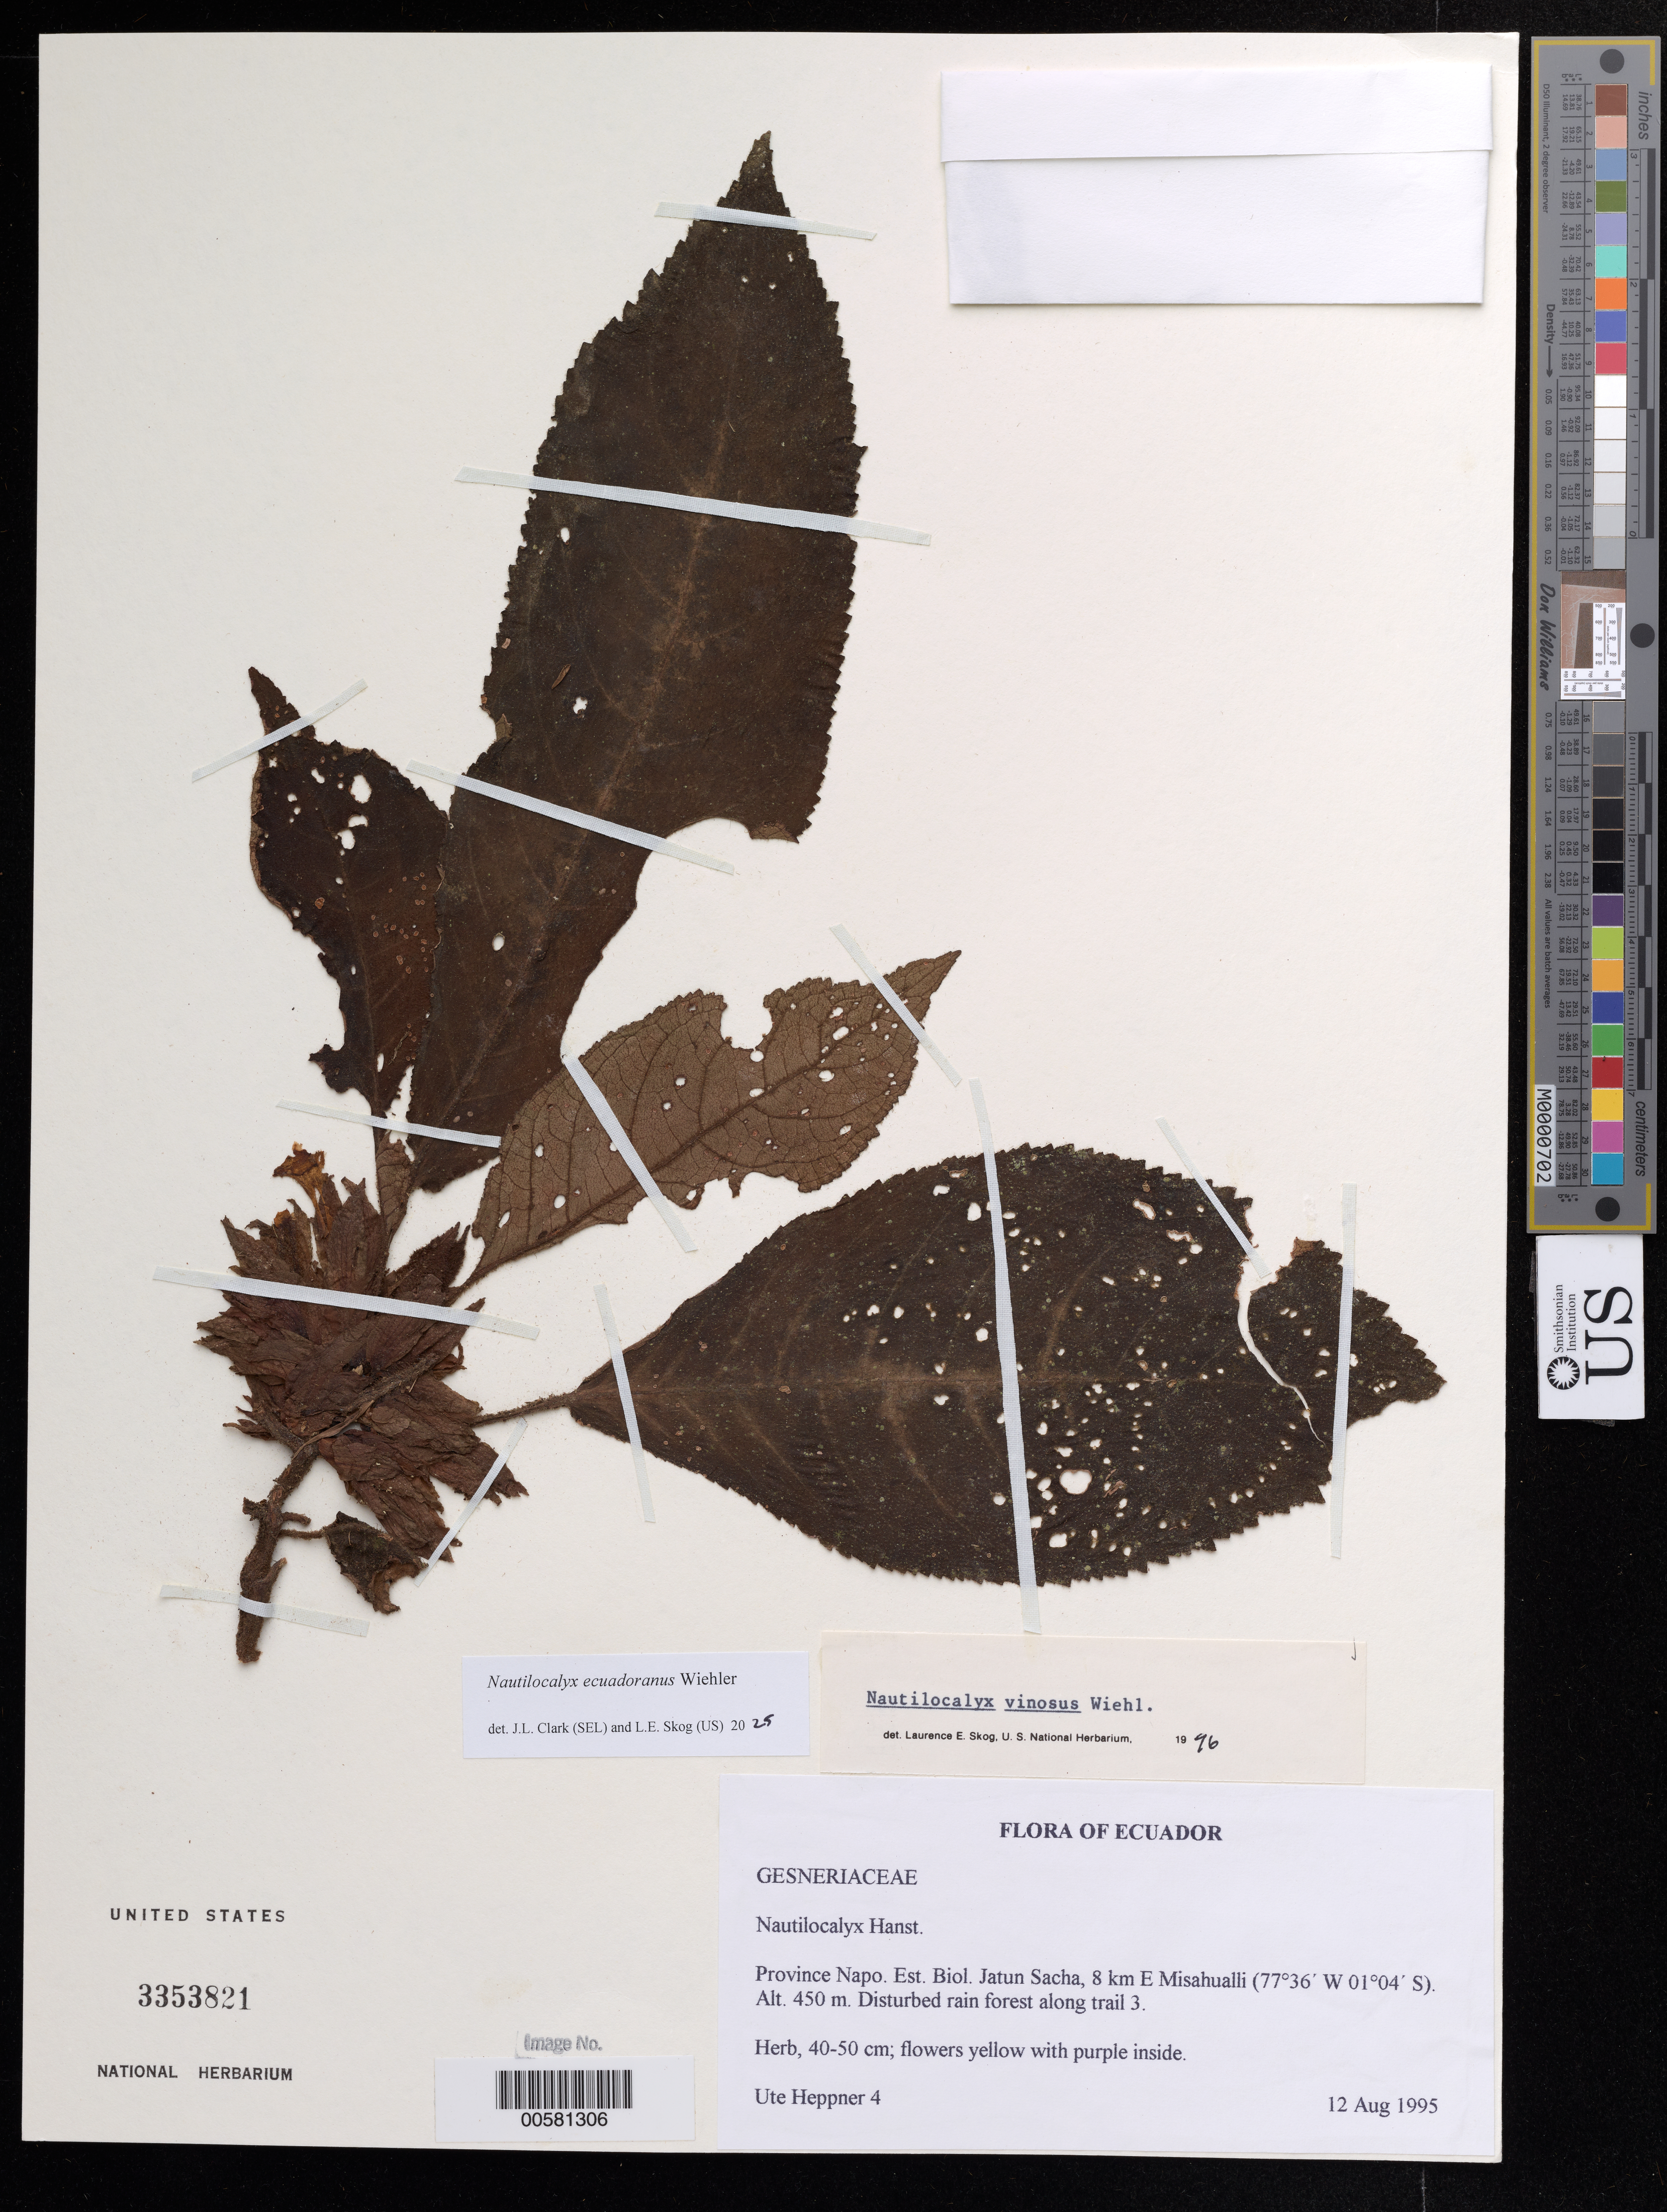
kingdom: Plantae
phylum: Tracheophyta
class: Magnoliopsida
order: Lamiales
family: Gesneriaceae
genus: Nautilocalyx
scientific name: Nautilocalyx ecuadoranus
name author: Wiehler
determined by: Clark, J. L.; Skog, Laurence E.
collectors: U. Heppner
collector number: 4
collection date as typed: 12 Aug 1995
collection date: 1995-08-12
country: Ecuador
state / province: Napo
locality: Est. Biol. Jatun Sacha, 8 km E Misahualli; along trail 3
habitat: Disturbed rain forest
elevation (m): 450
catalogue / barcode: US 3353821